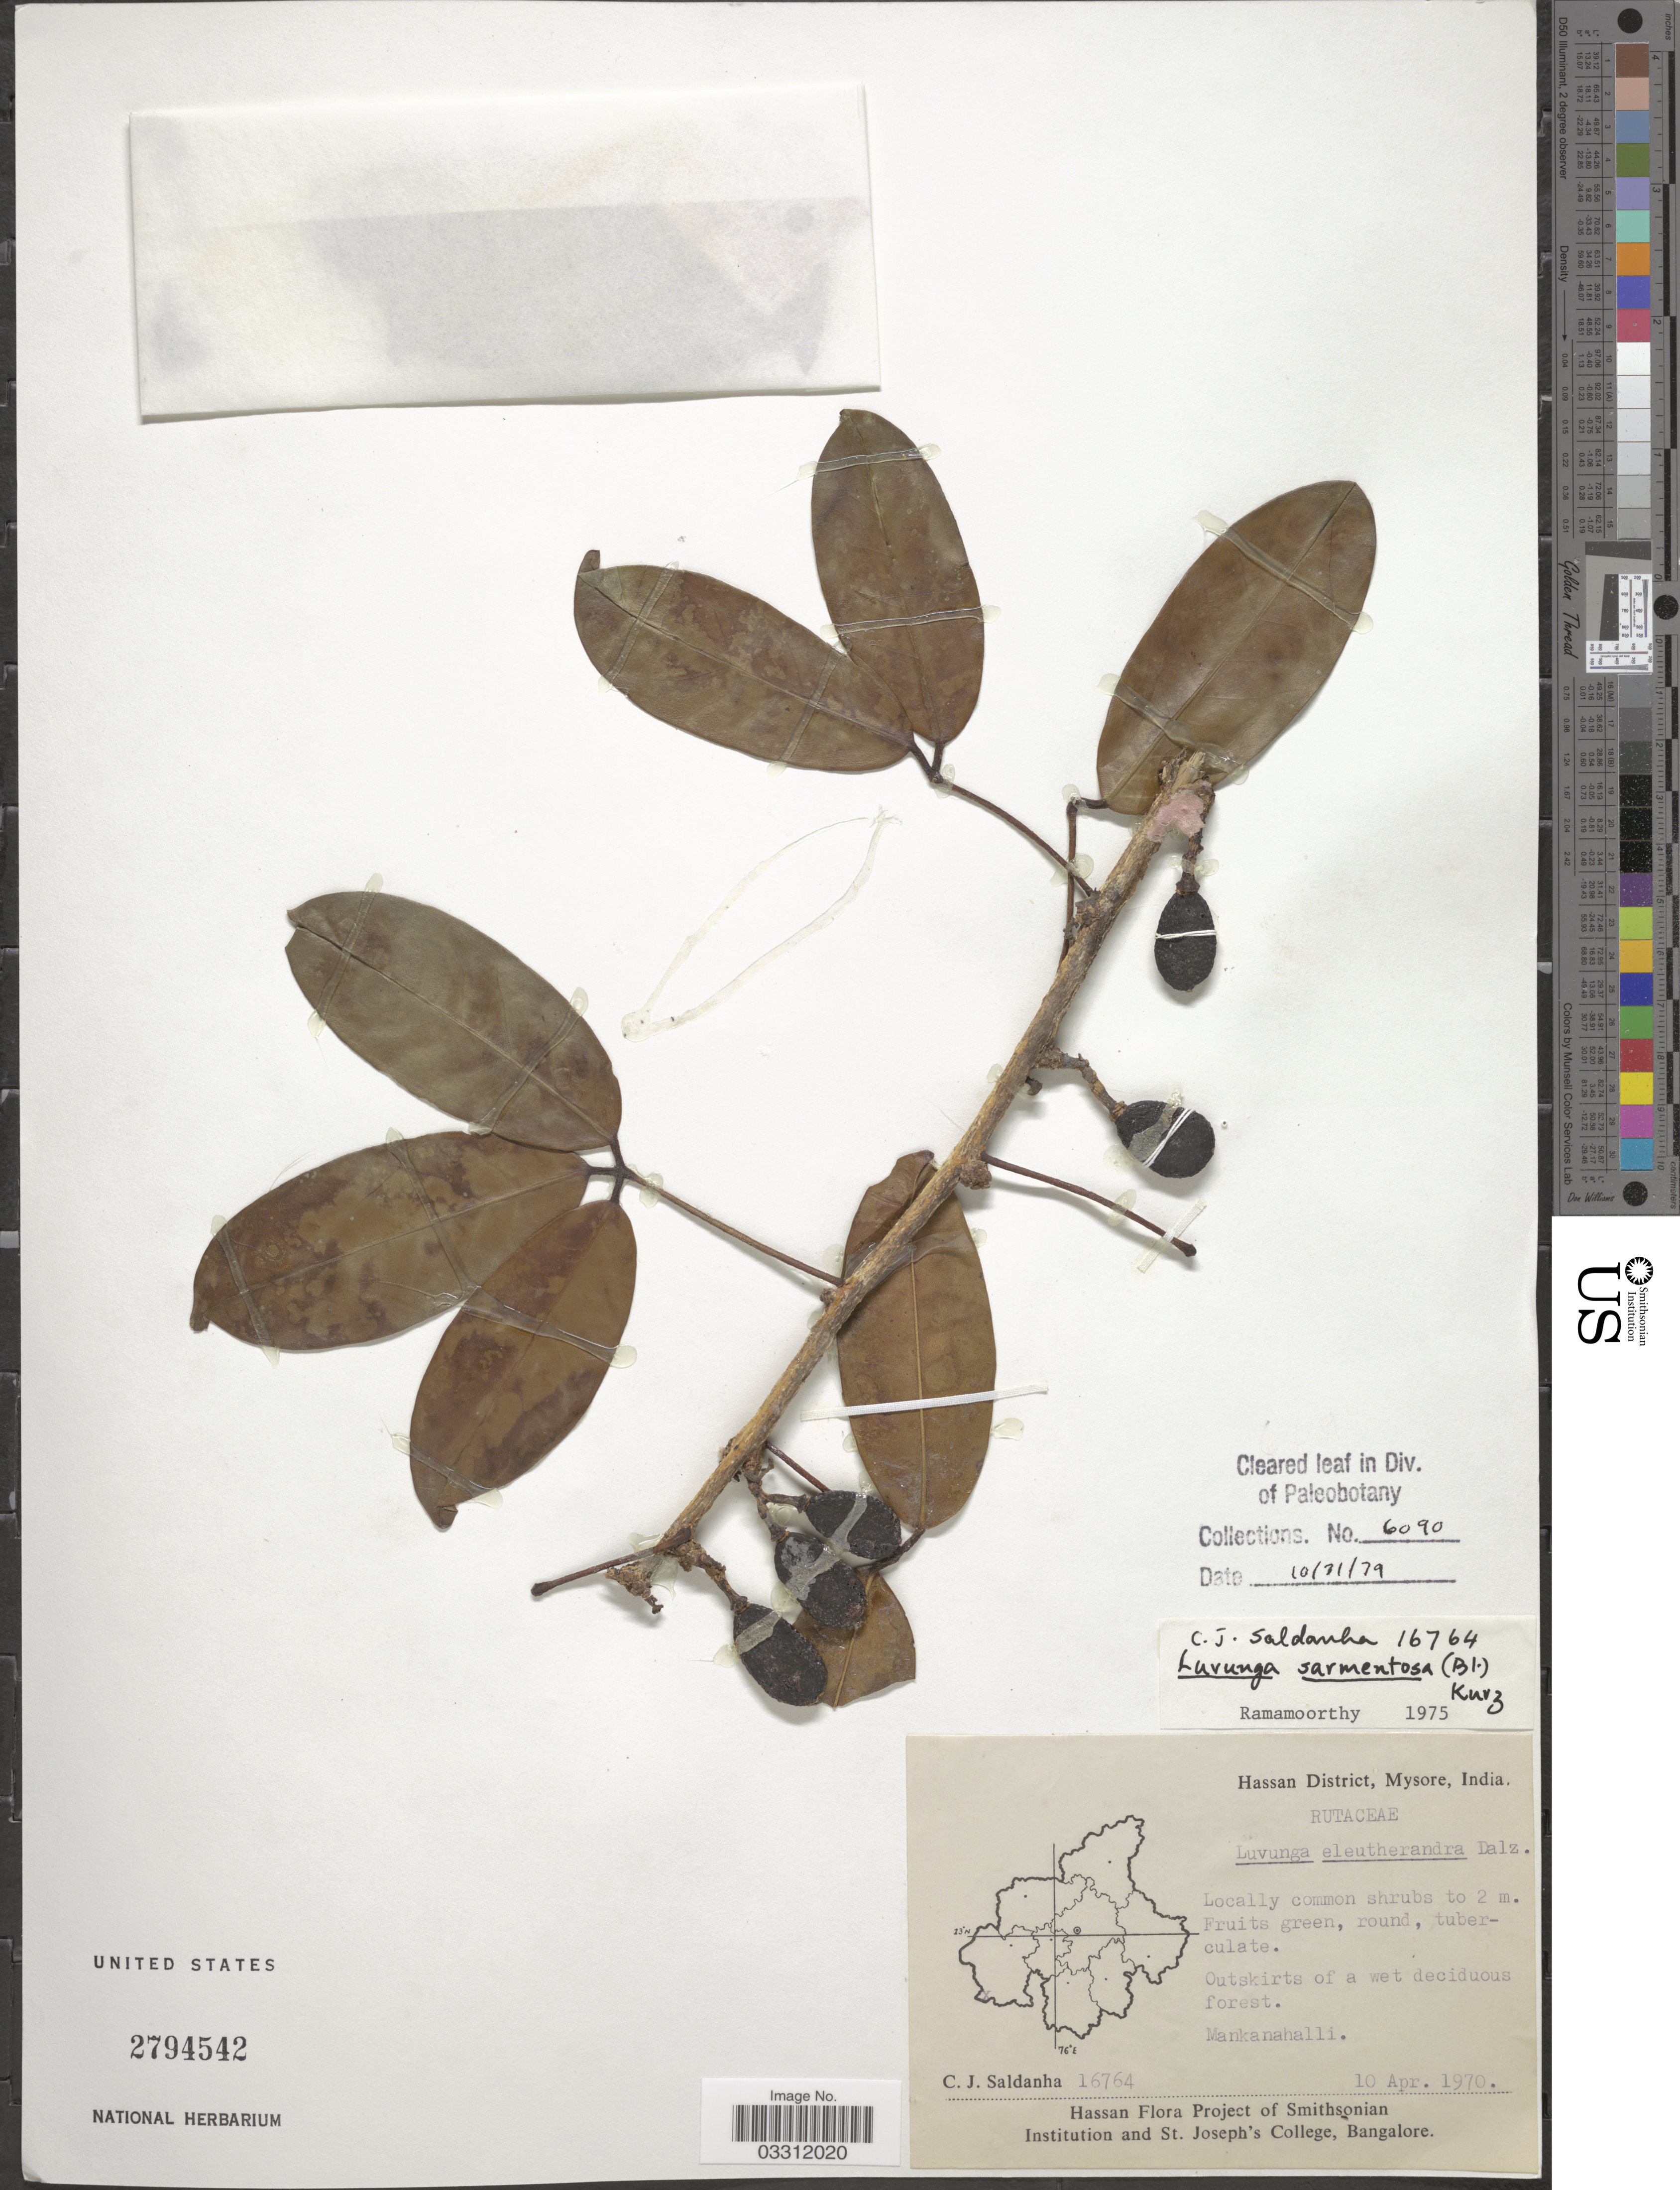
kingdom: Plantae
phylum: Tracheophyta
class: Magnoliopsida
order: Sapindales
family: Rutaceae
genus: Luvunga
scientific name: Luvunga sarmentosa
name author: Kurz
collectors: C. J. Saldanha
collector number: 16764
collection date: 1970-04-10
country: India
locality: Hassan District, Mysore, Mankanahalli.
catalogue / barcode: US 2794542